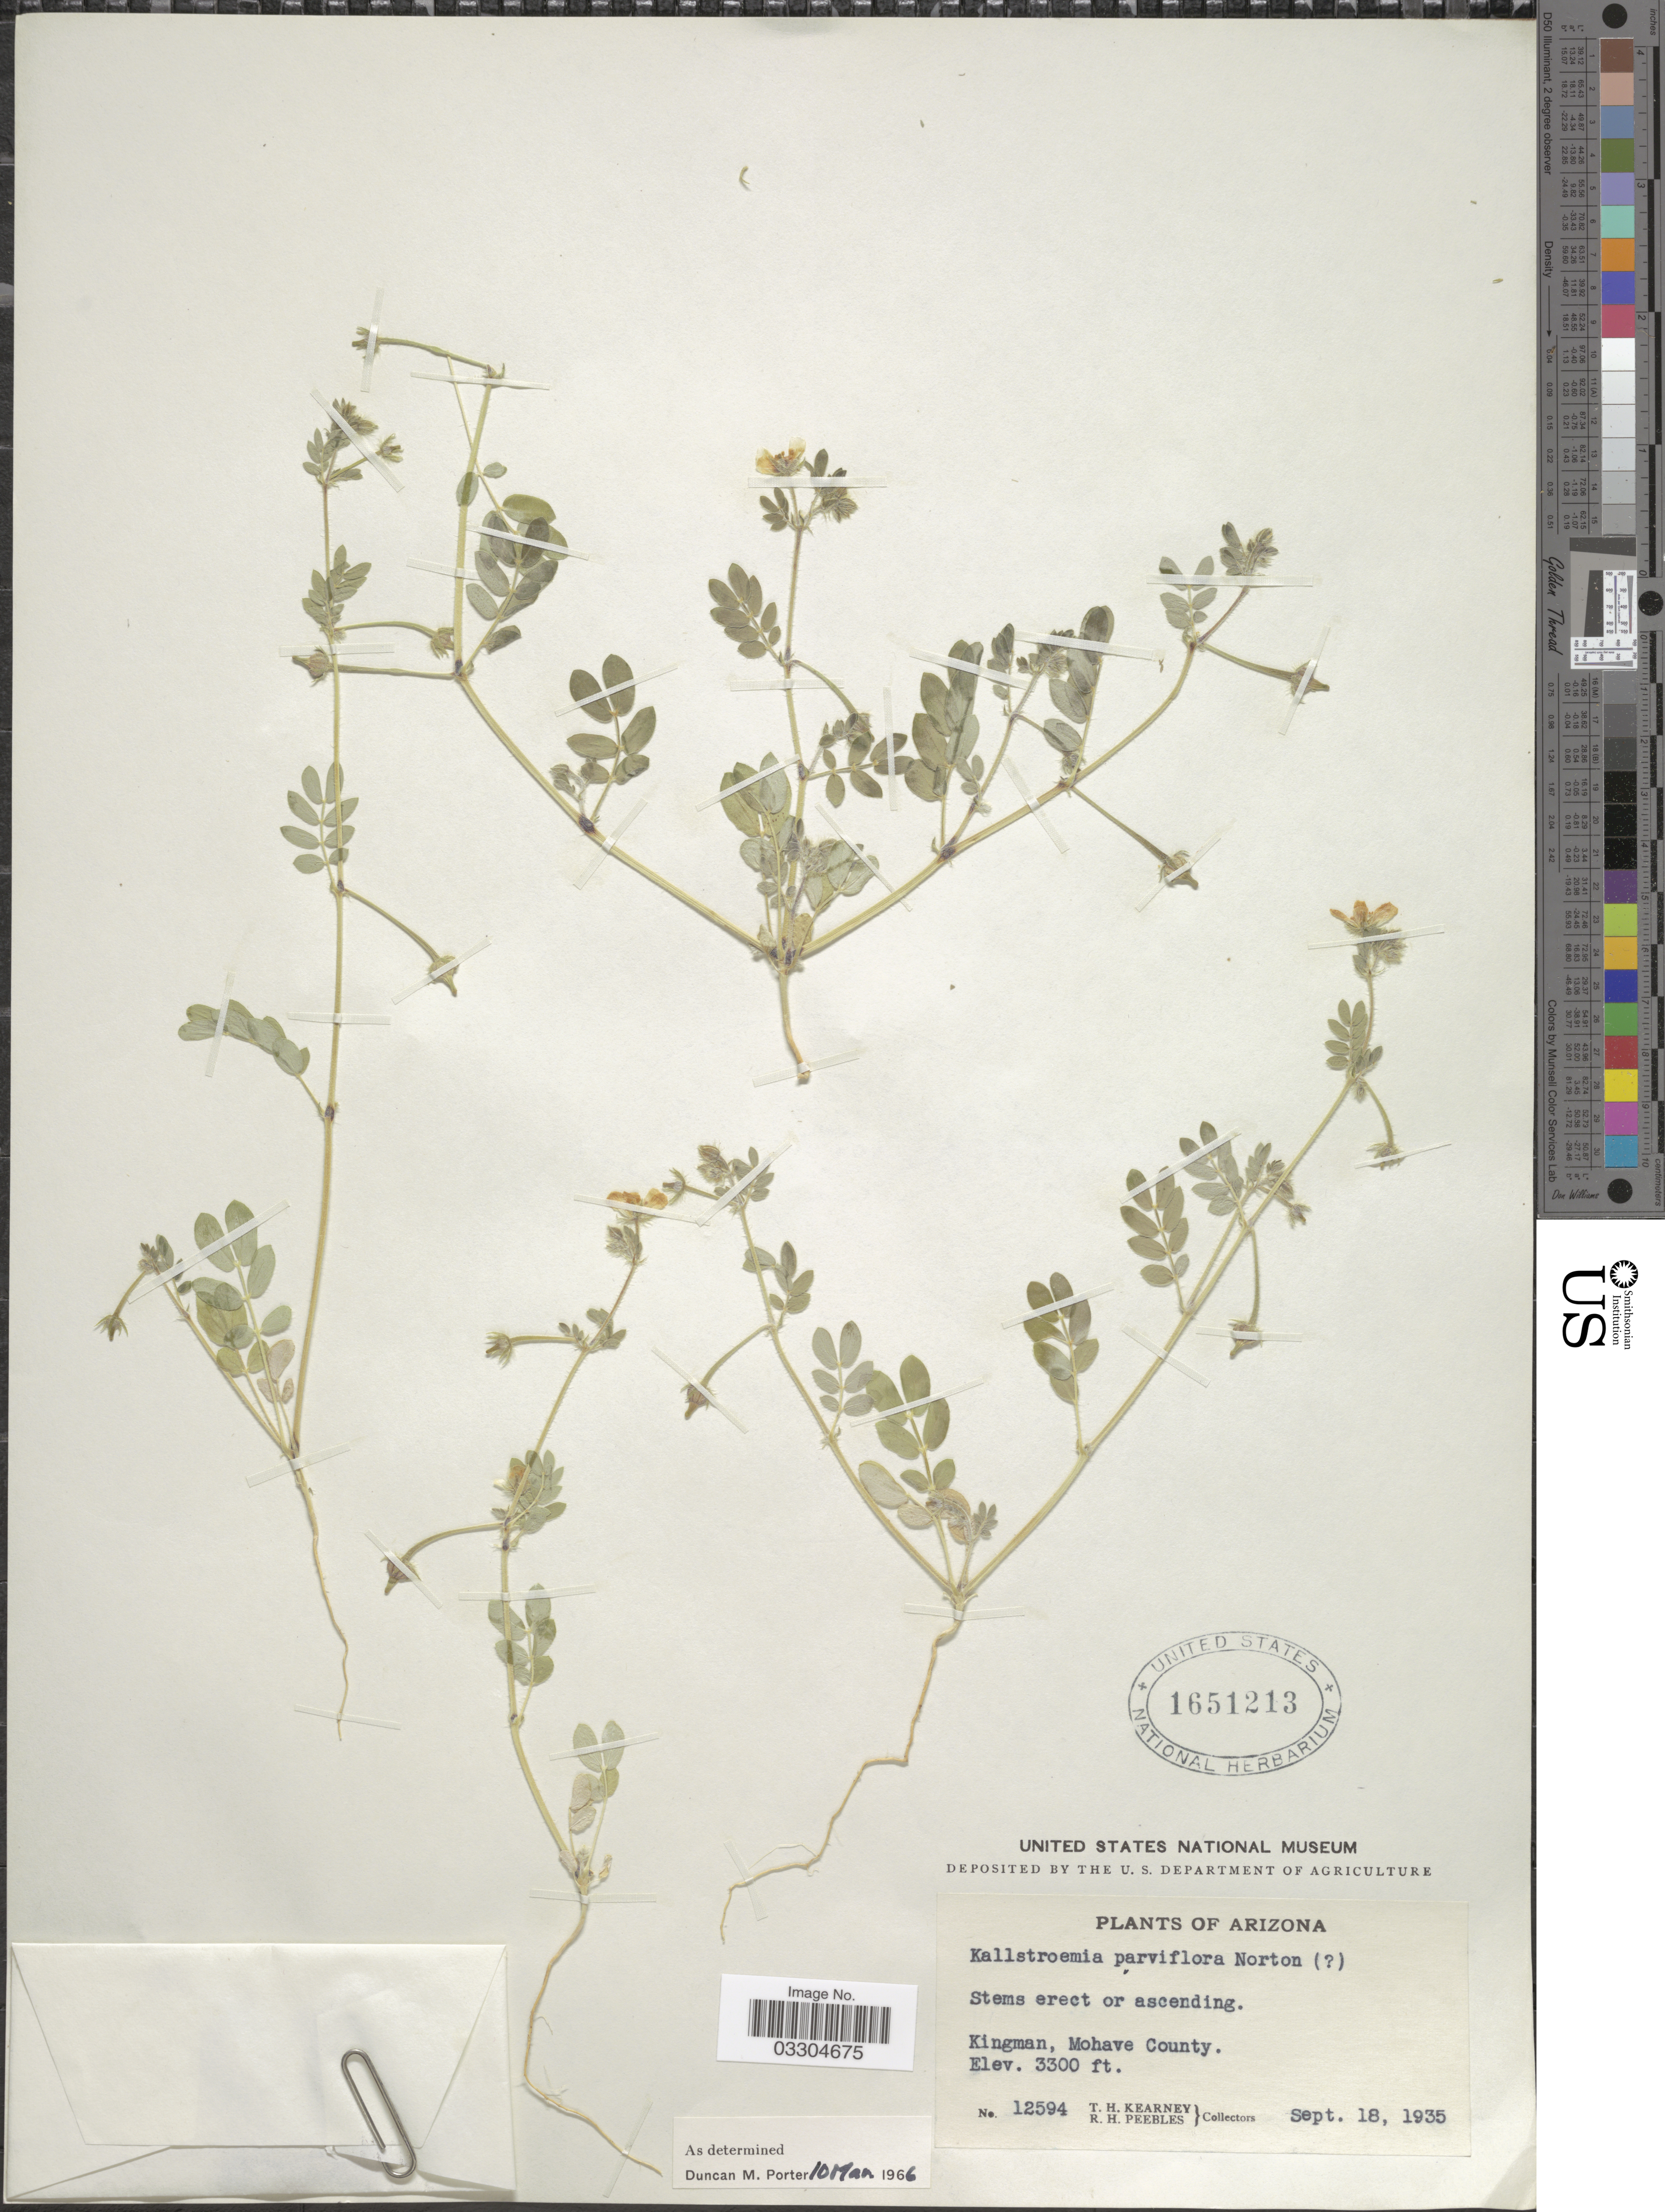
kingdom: Plantae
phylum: Tracheophyta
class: Magnoliopsida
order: Zygophyllales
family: Zygophyllaceae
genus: Kallstroemia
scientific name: Kallstroemia parviflora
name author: Norton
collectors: T. H. Kearney & R. H. Peebles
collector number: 12594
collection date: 1935-09-18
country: United States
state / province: Arizona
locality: Kingman, Arizona County.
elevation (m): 1006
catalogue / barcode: US 1651213